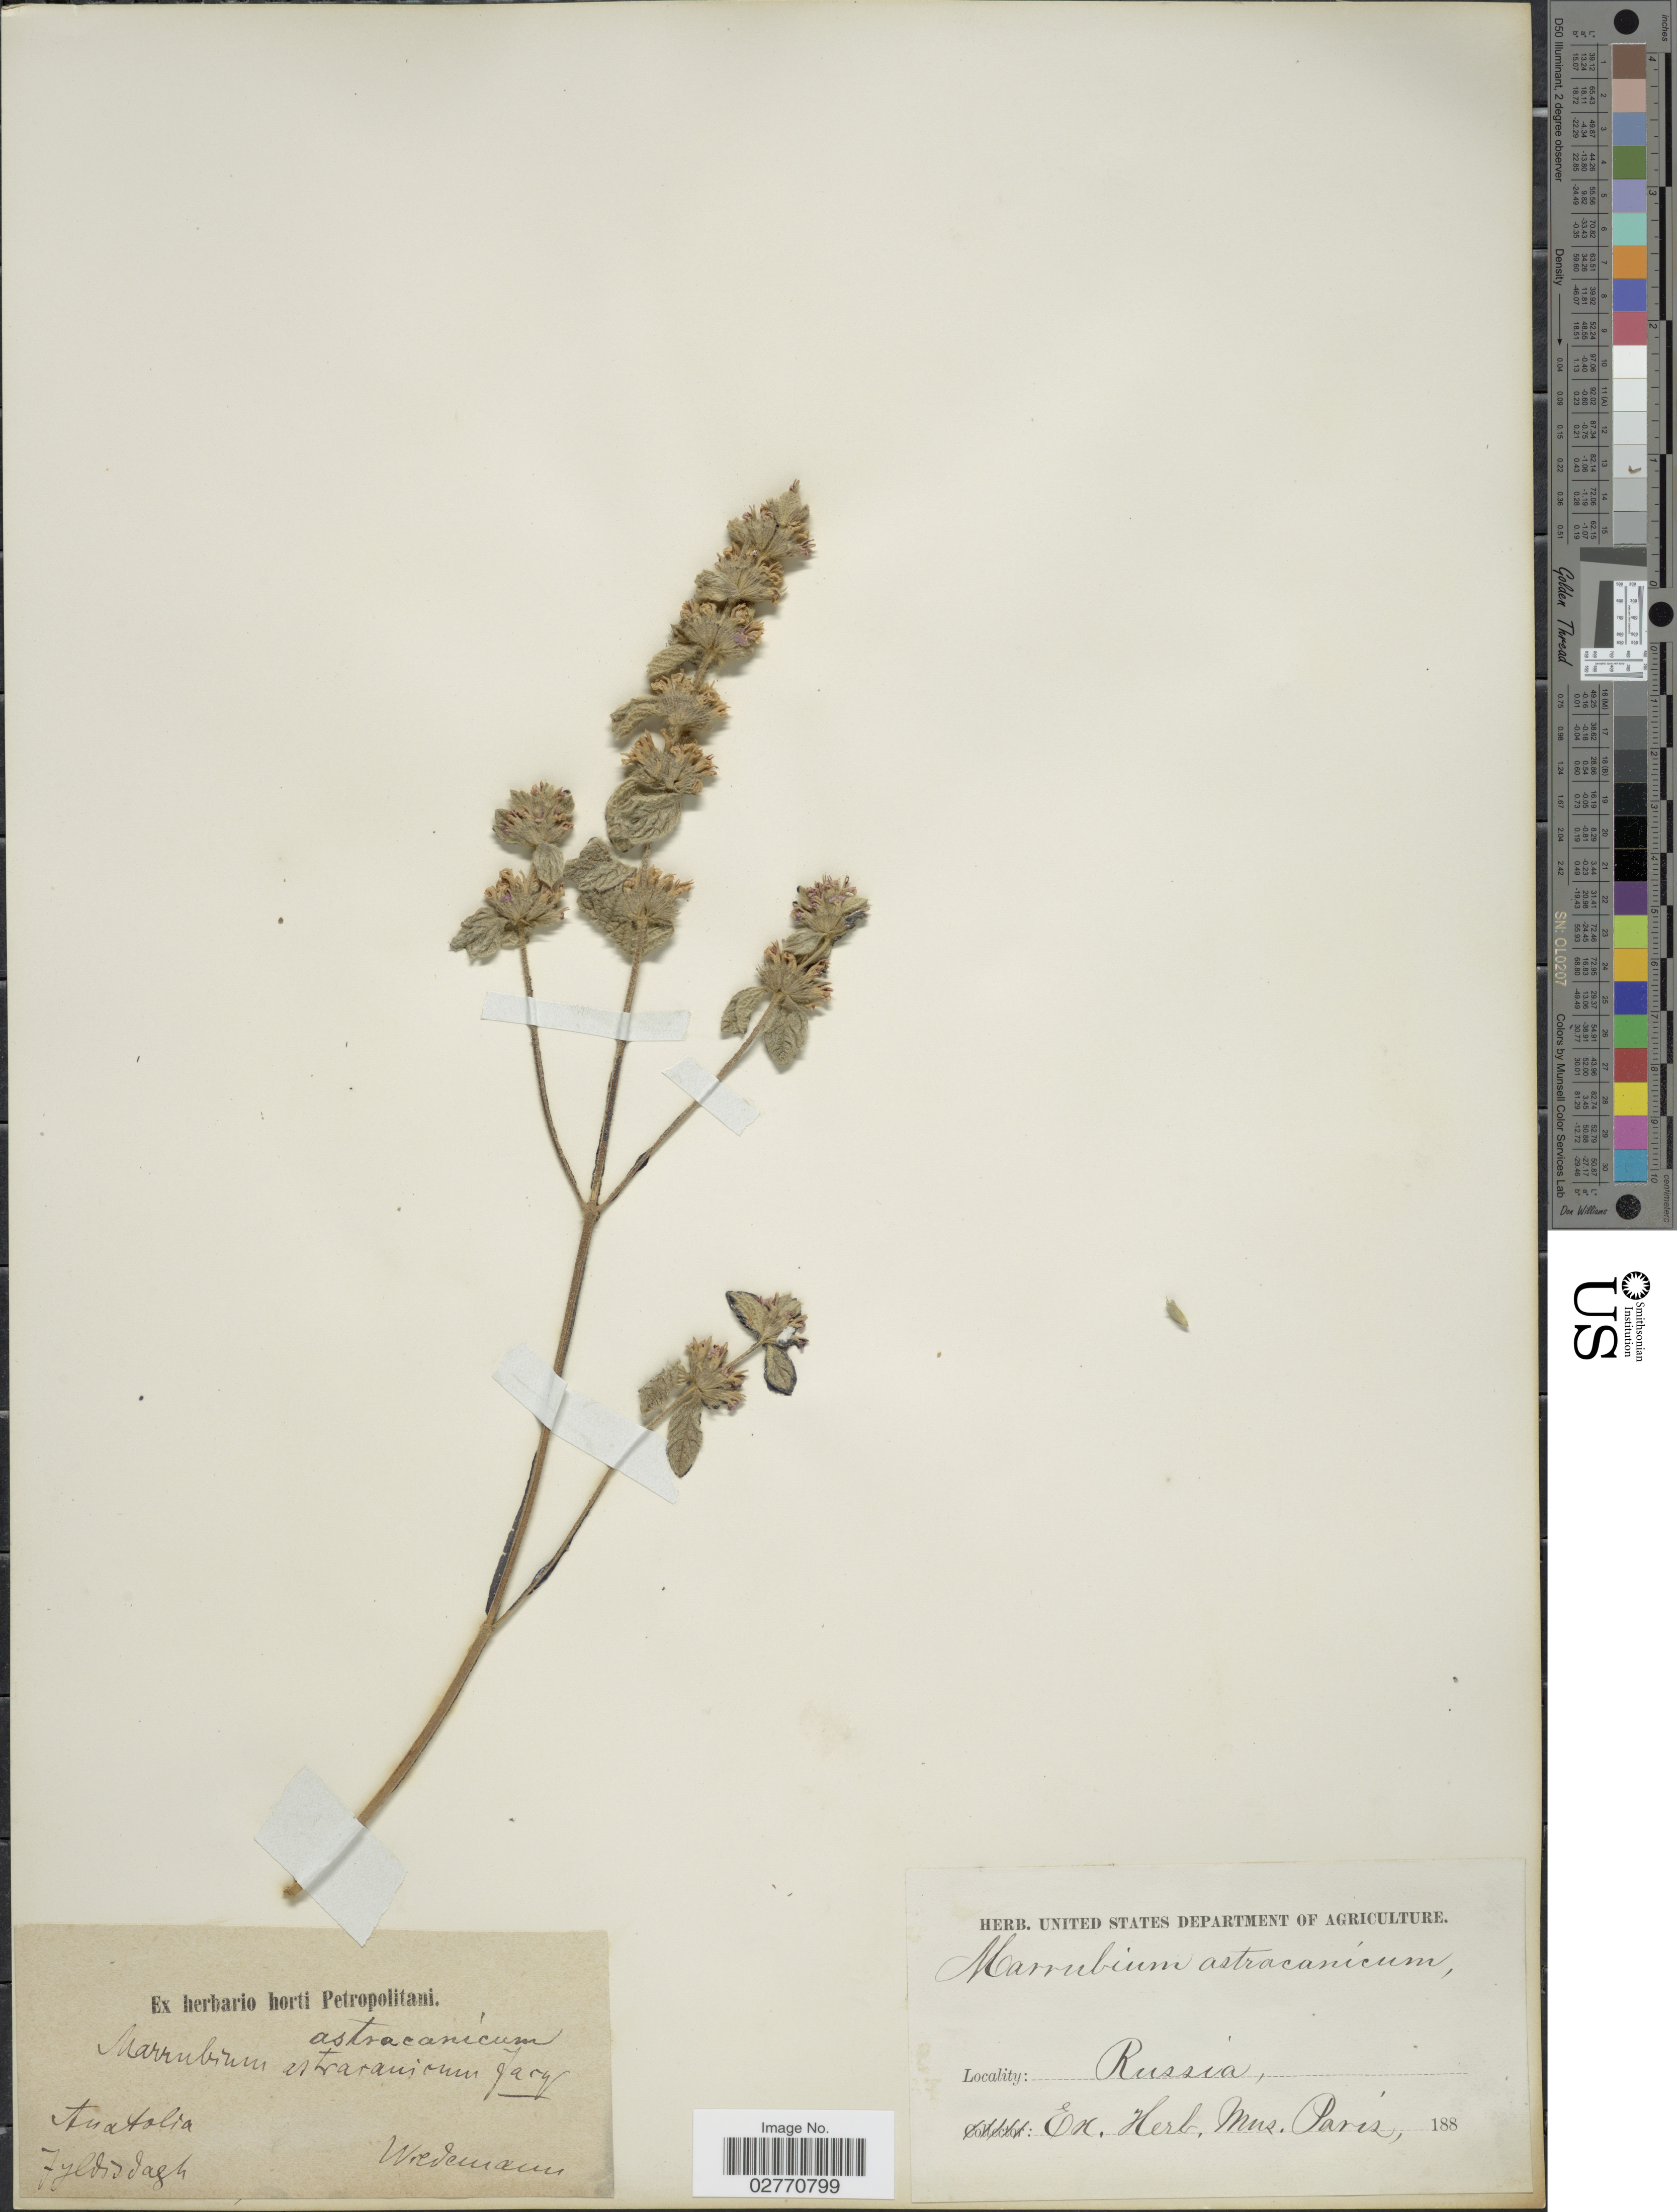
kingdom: Plantae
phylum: Tracheophyta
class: Magnoliopsida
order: Lamiales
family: Lamiaceae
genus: Marrubium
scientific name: Marrubium astracanicum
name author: Jacq.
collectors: -. Wiedermann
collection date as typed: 188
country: Turkey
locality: Anatolia